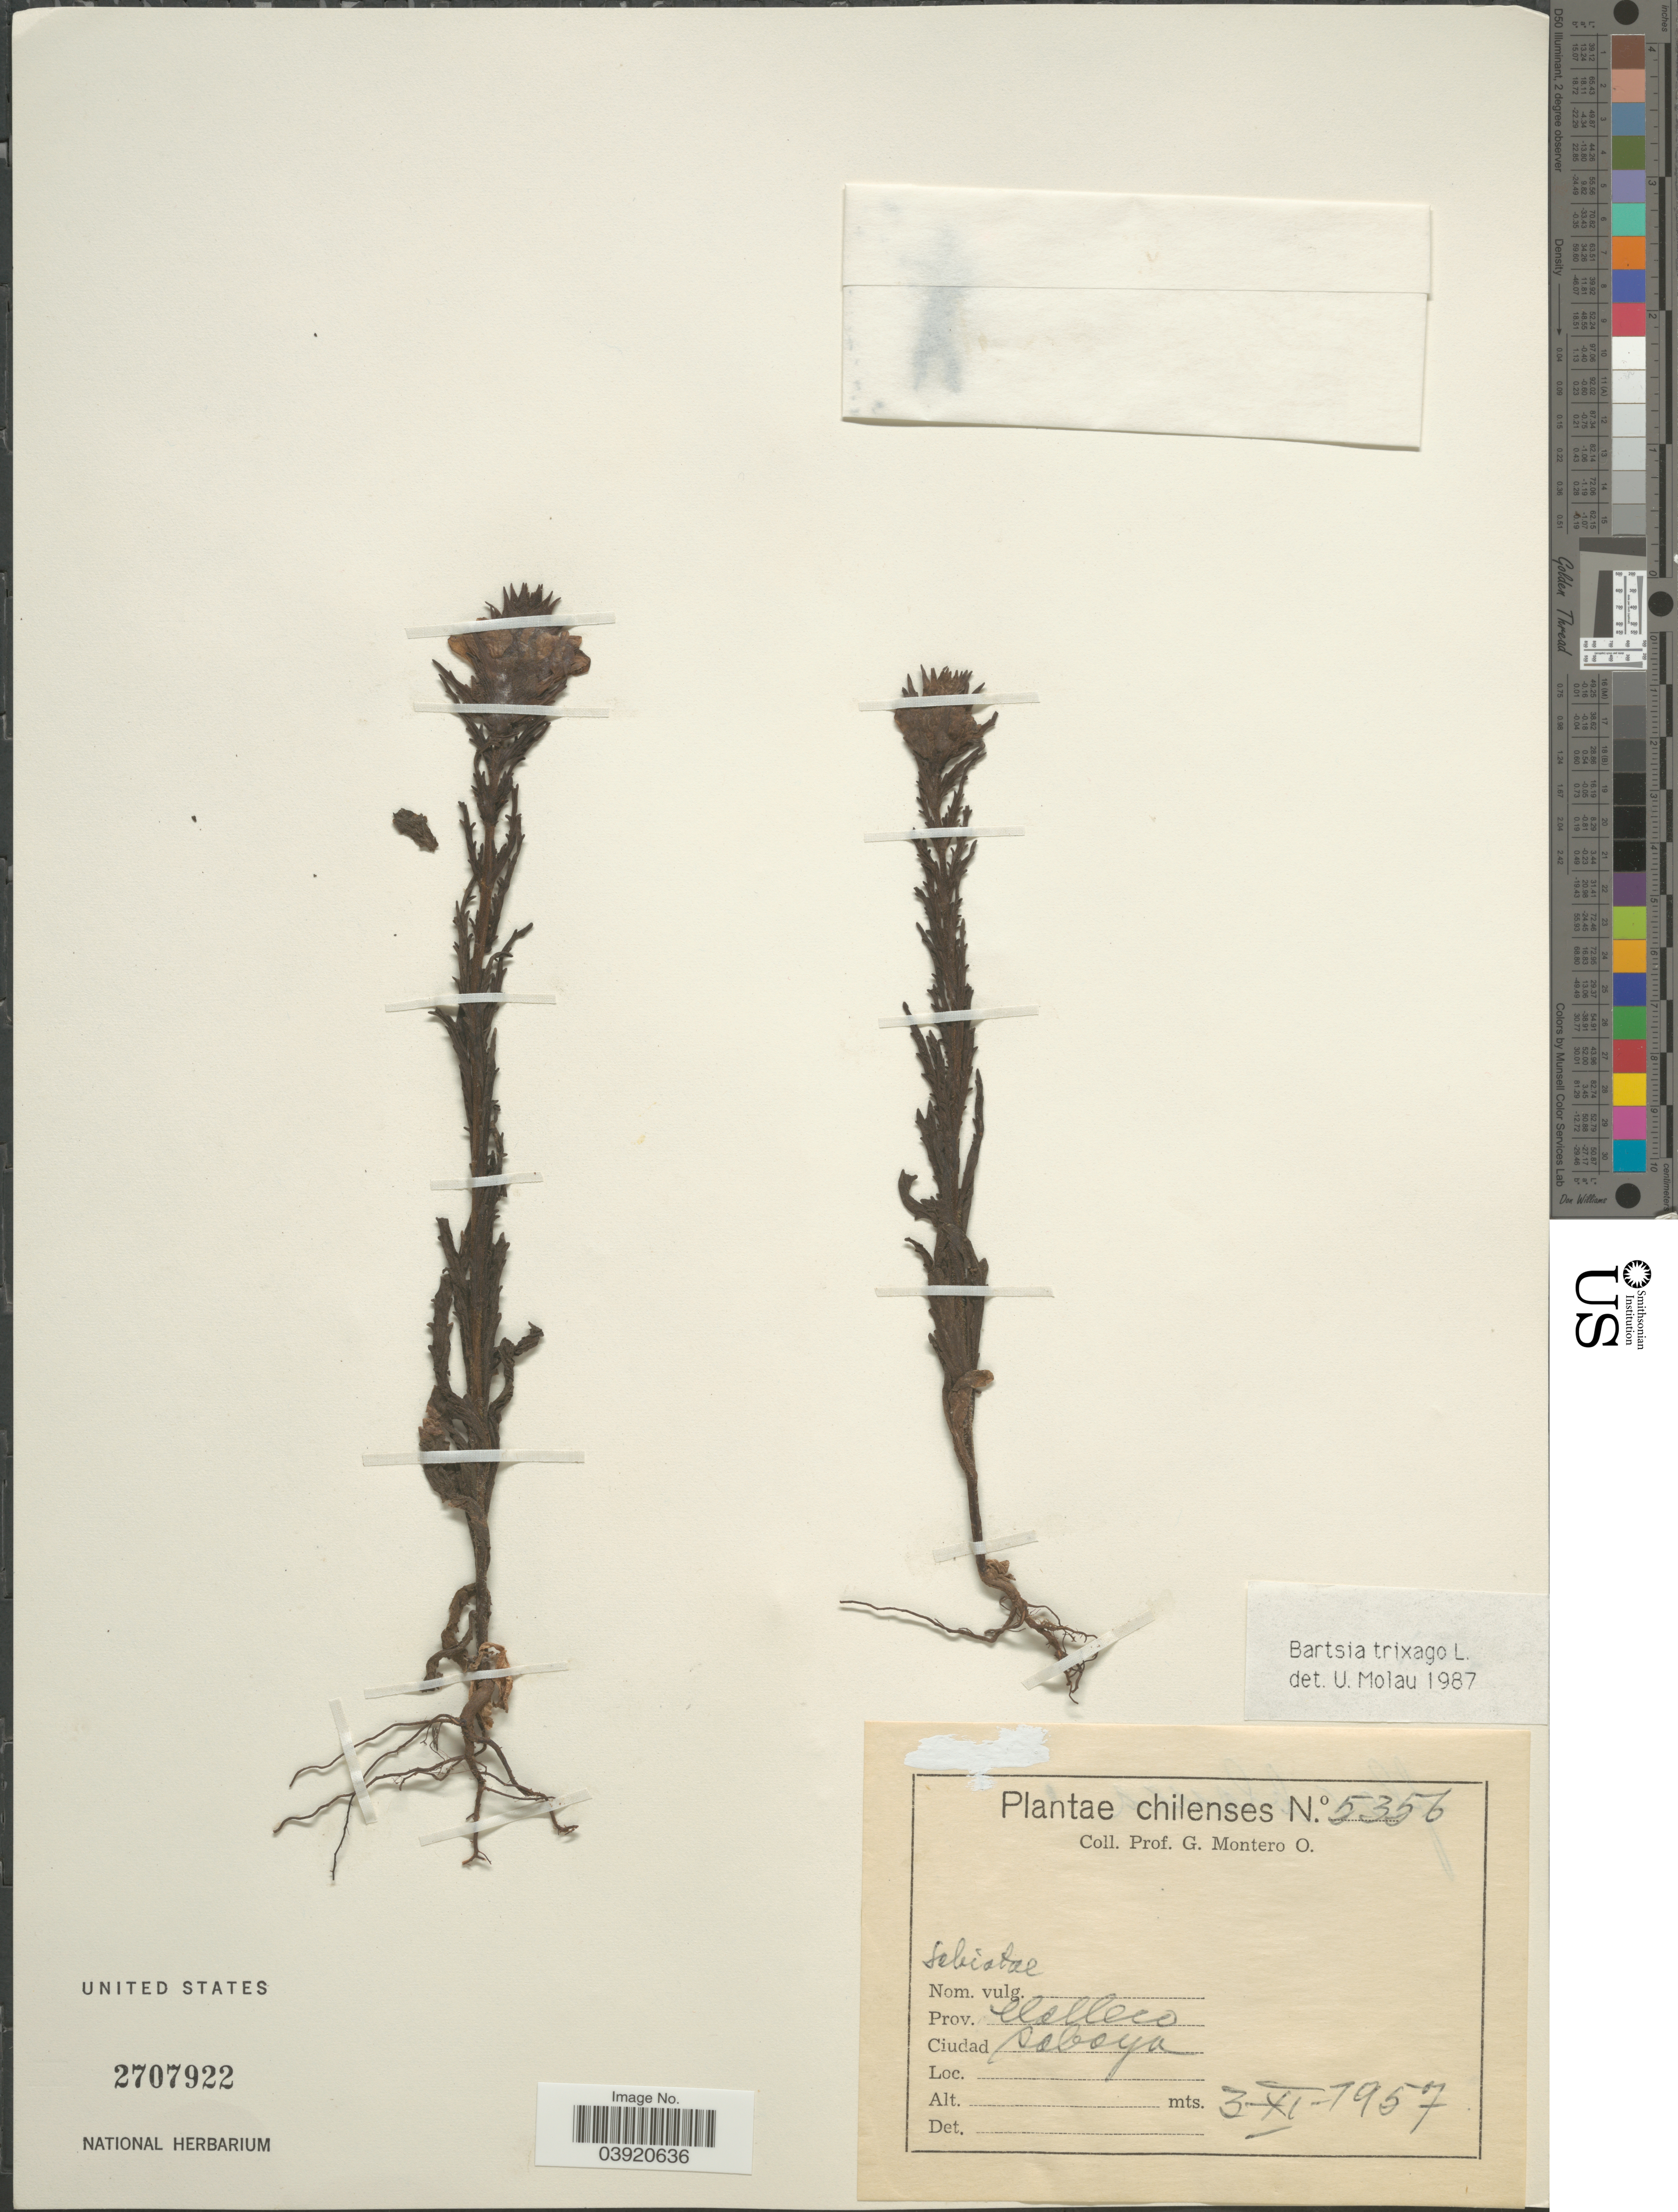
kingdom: Plantae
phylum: Tracheophyta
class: Magnoliopsida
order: Lamiales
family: Orobanchaceae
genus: Bartsia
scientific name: Bartsia trixago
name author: L.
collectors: G. Montero O.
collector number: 5356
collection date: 1957-11-03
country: Chile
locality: Prov. Malleco. Ciudad Saboya.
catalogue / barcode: US 2707922